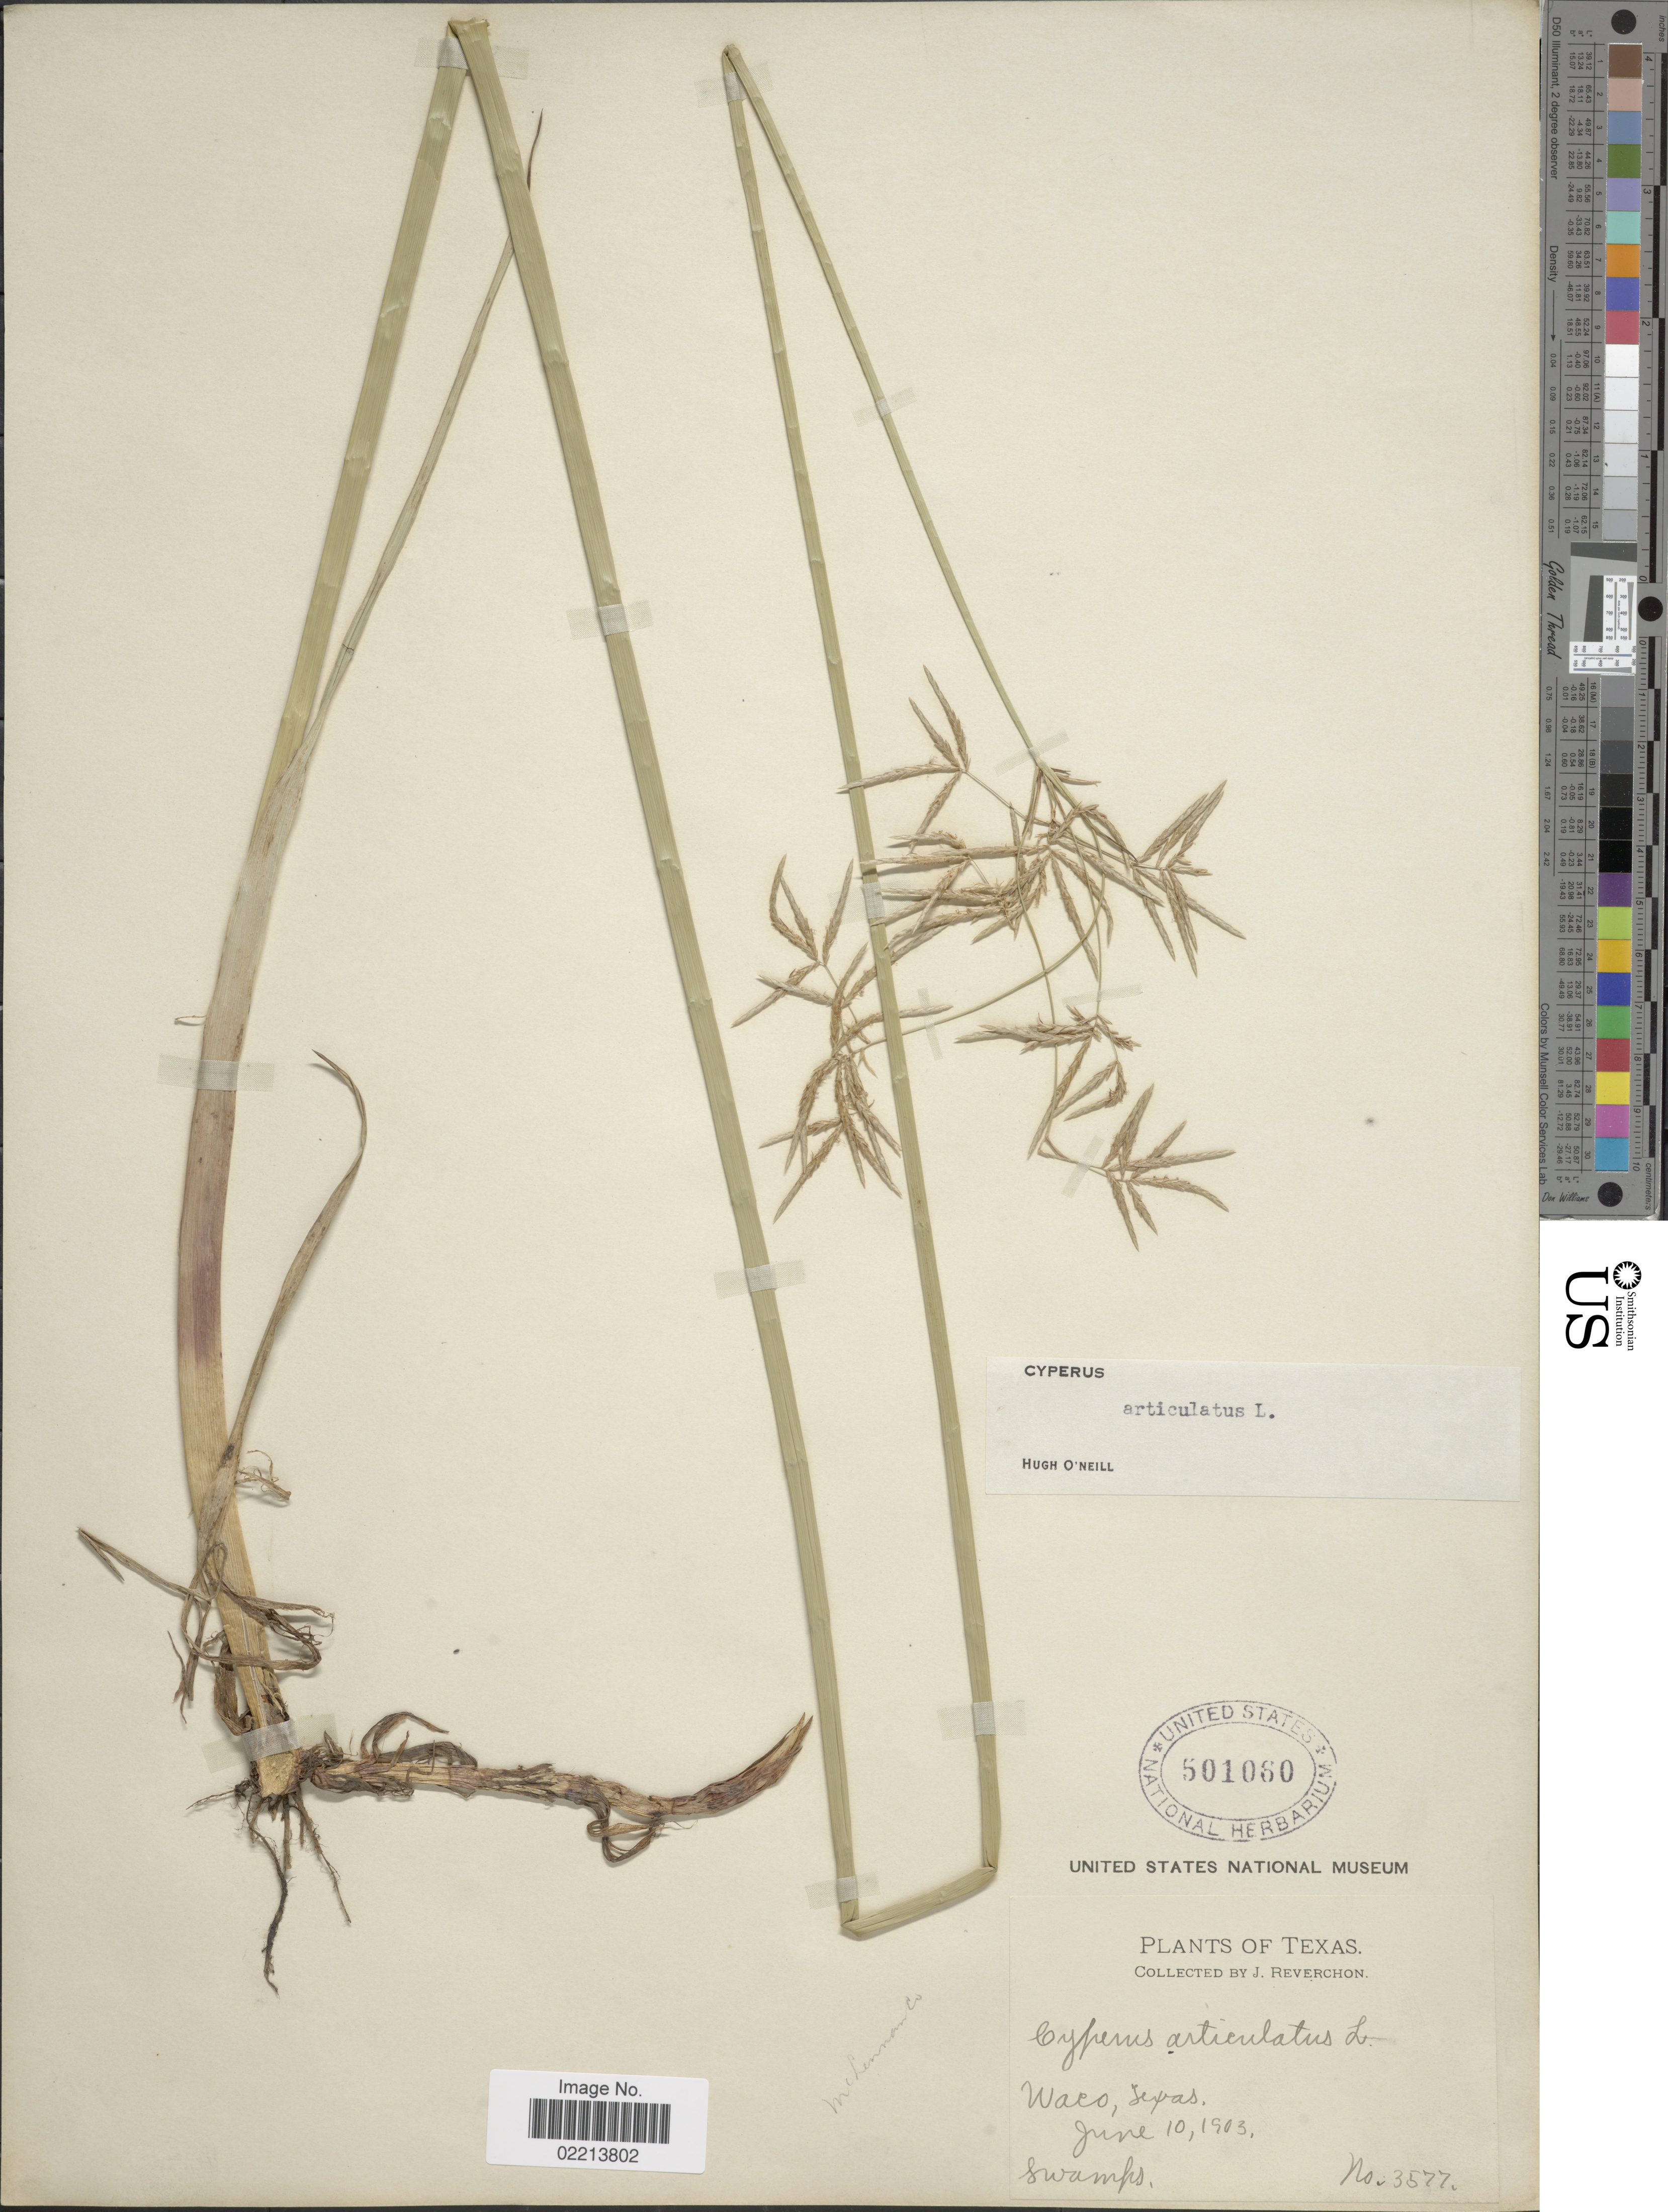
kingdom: Plantae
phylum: Tracheophyta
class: Liliopsida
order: Poales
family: Cyperaceae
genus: Cyperus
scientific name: Cyperus articulatus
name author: L.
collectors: J. Reverchon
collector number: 3577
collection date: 1903-06-10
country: United States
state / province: Texas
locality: Waco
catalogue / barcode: US 501060